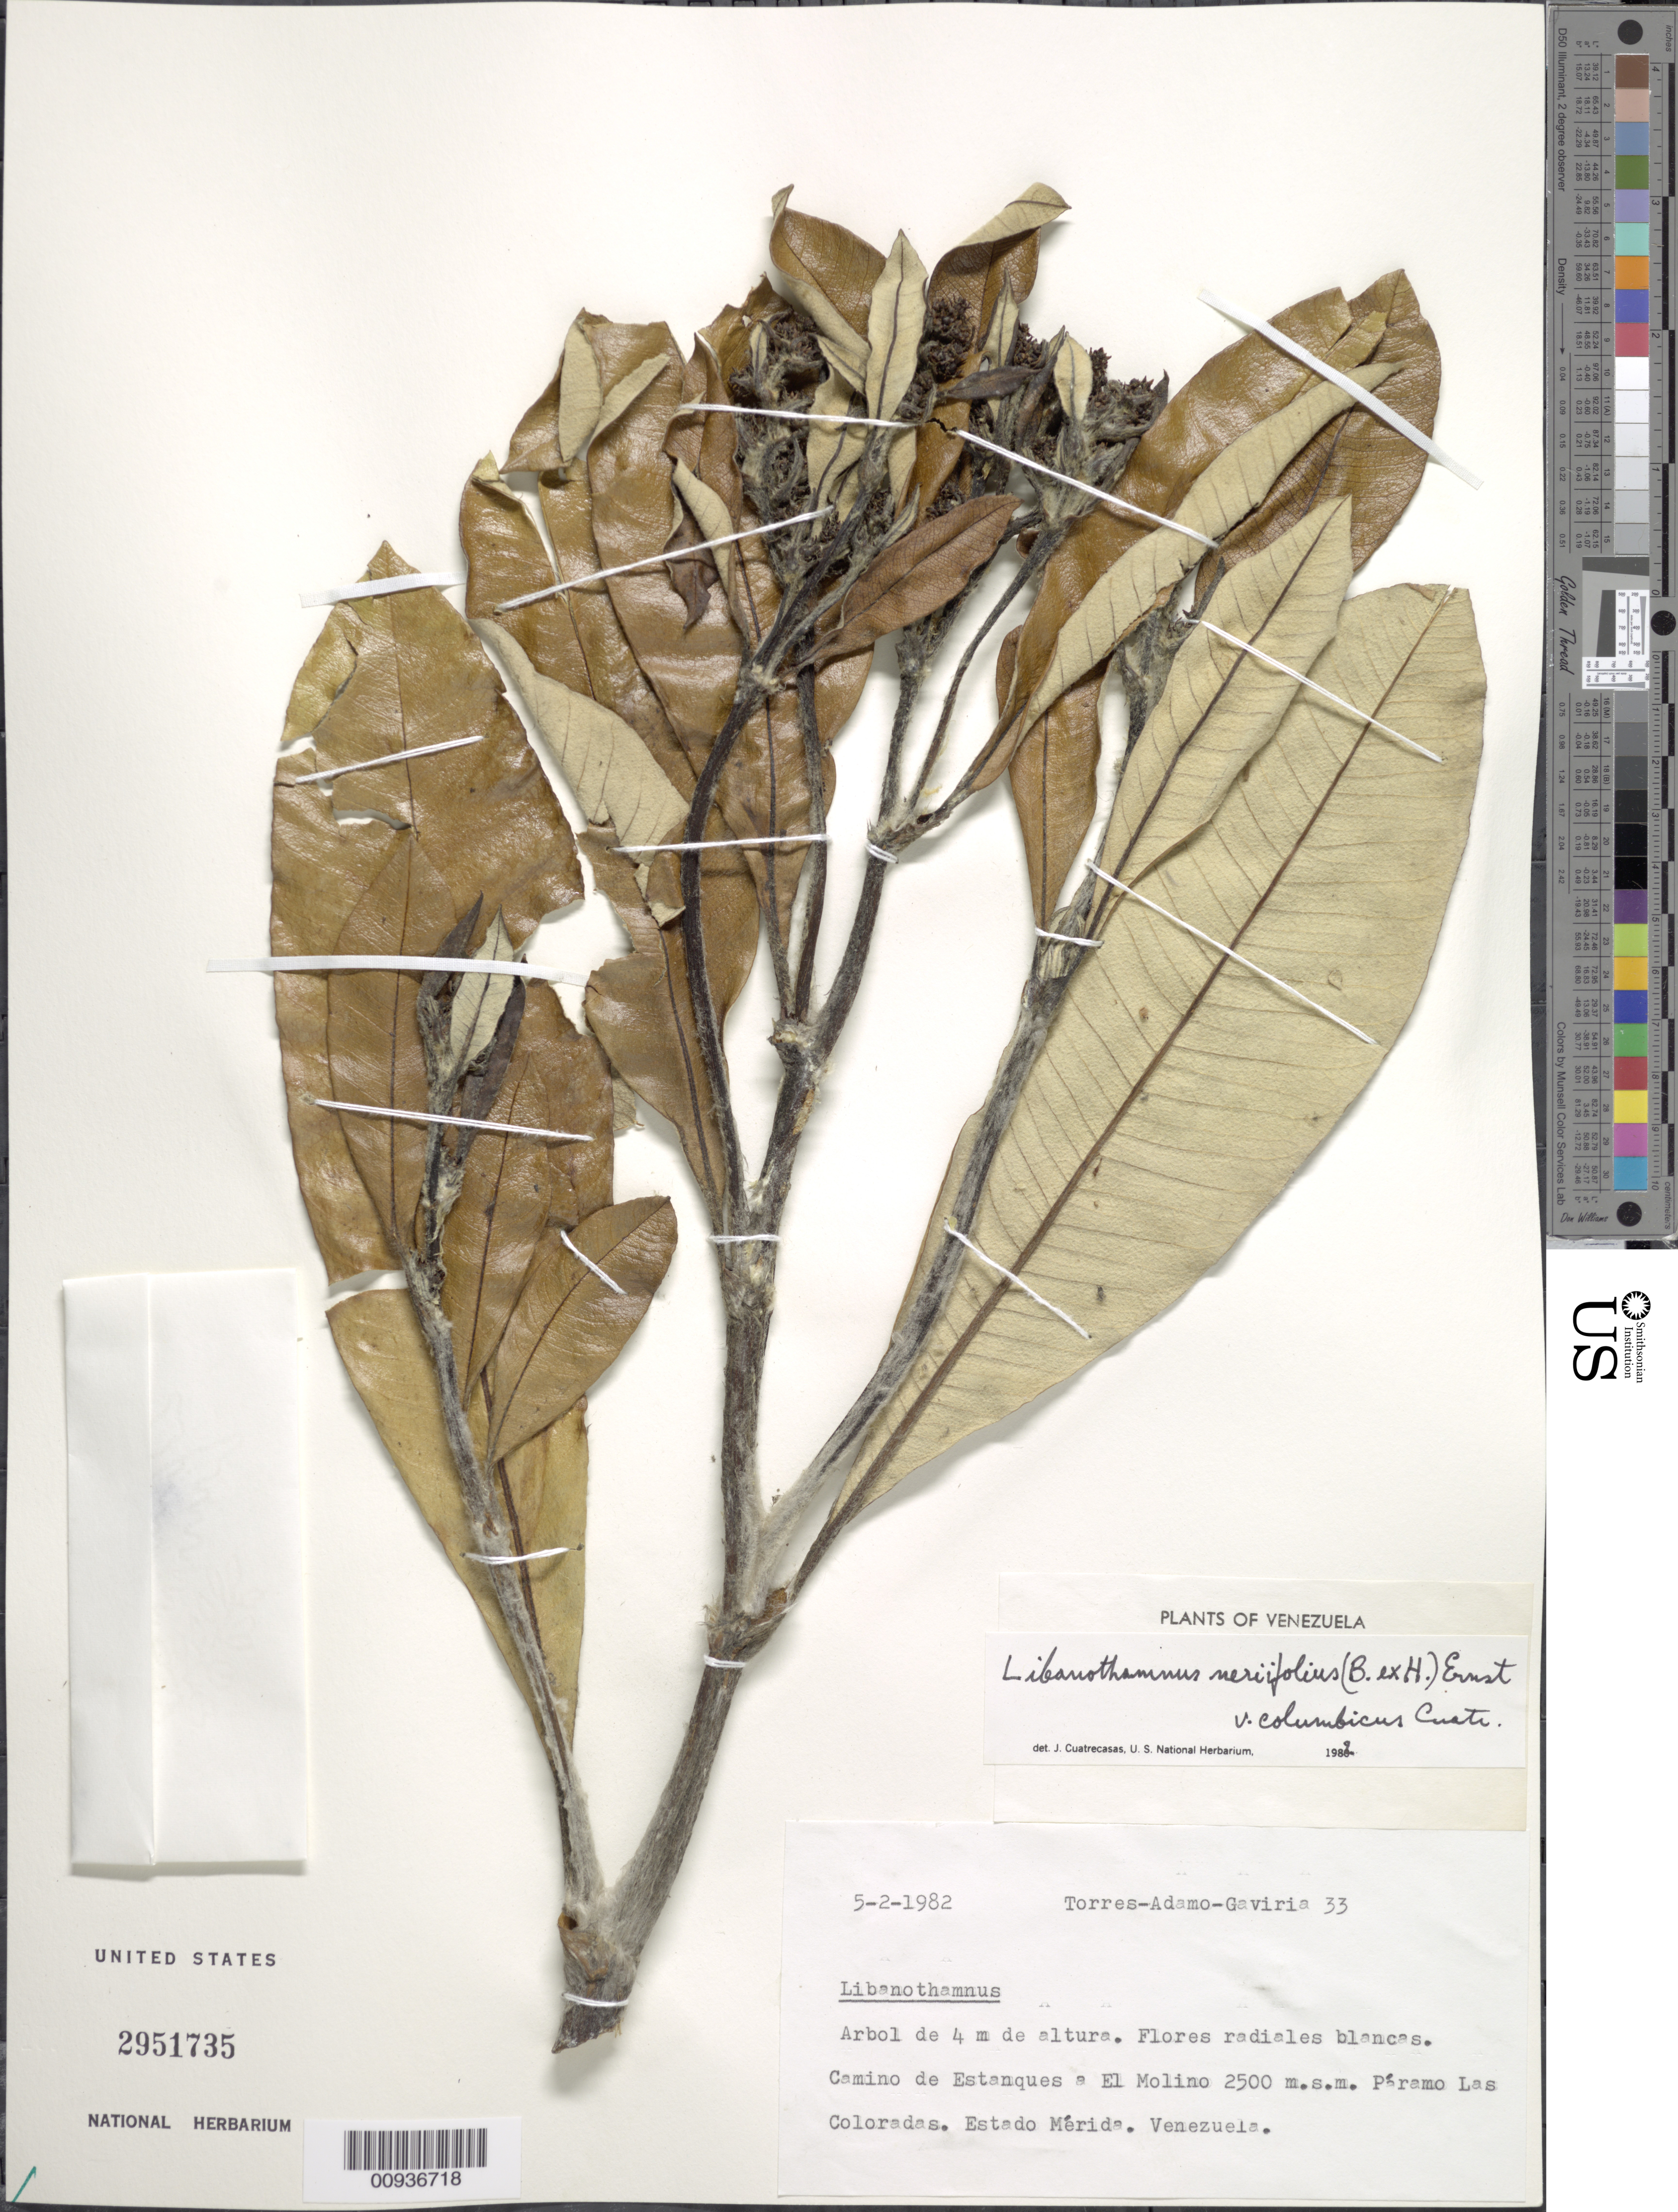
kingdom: Plantae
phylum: Tracheophyta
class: Magnoliopsida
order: Asterales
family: Asteraceae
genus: Libanothamnus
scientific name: Libanothamnus neriifolius var. columbicus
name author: (Cuatrec.) Cuatrec.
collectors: F. Torres, G. Adamo & J. Gaviria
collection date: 1982-02-05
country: Venezuela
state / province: Mérida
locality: Páramo de Las Coloradas. Camino de Estanques A El Molino.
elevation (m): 2500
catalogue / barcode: US 2951735